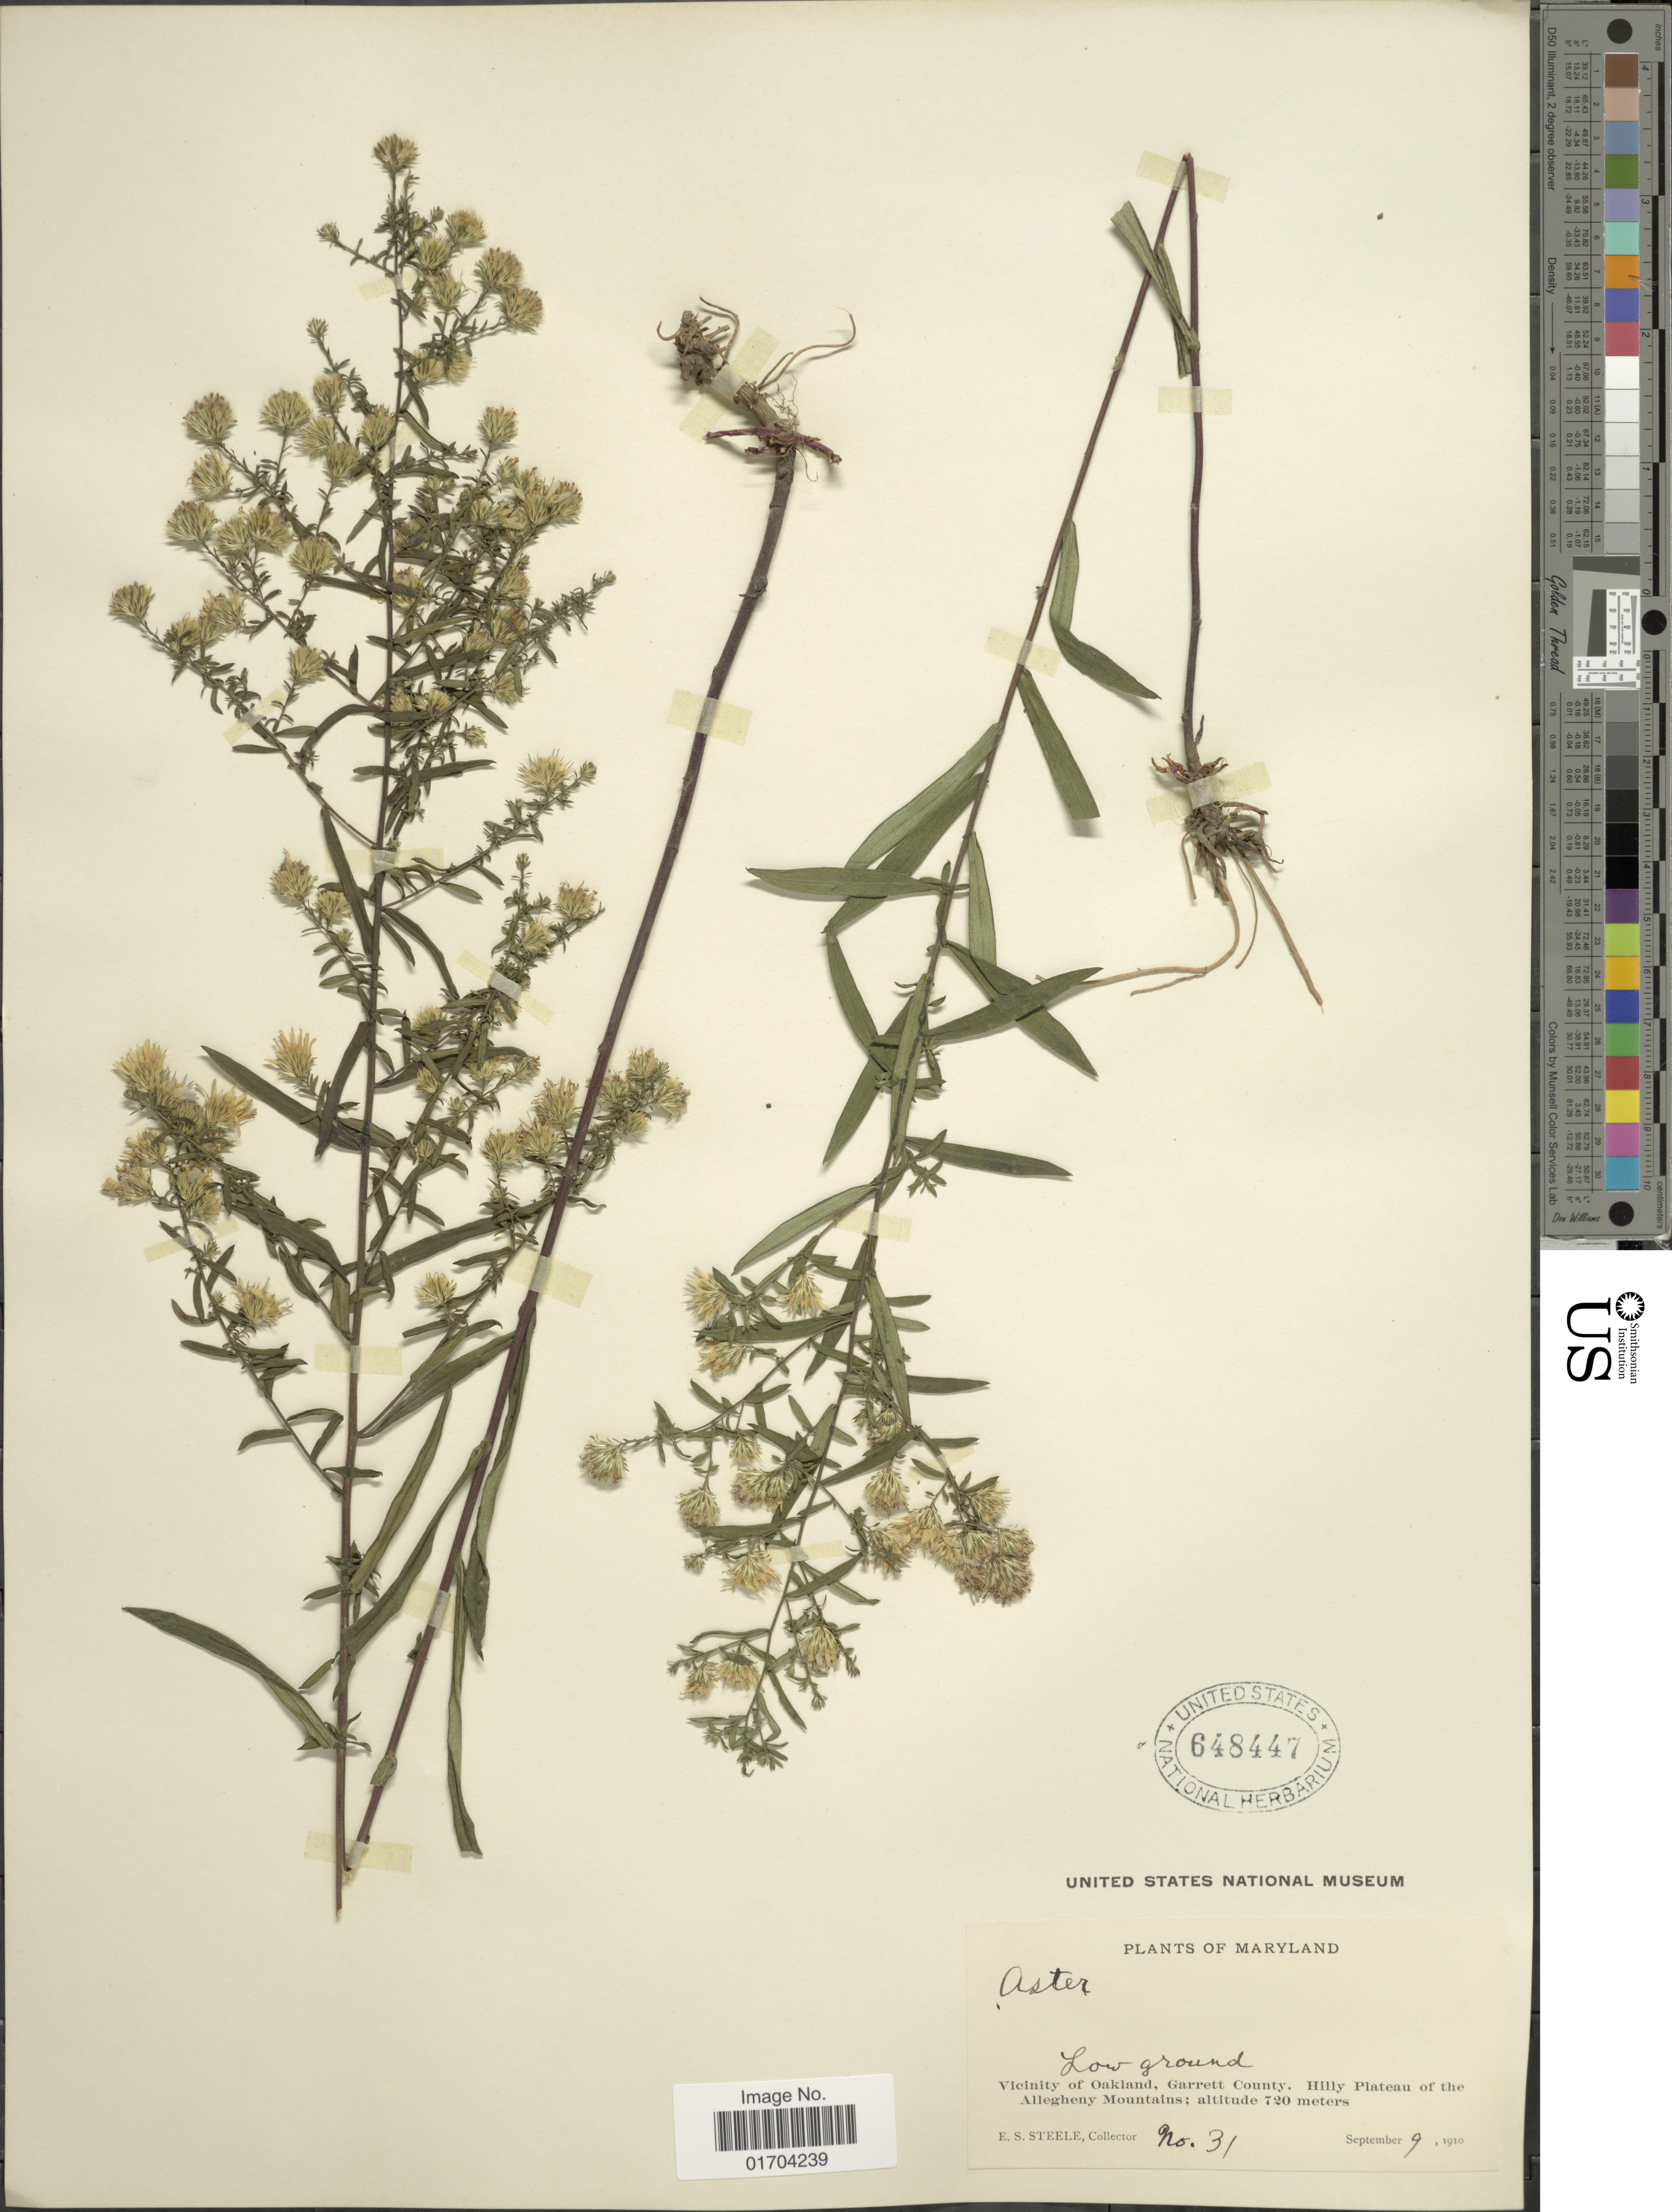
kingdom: Plantae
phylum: Tracheophyta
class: Magnoliopsida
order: Asterales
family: Asteraceae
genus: Symphyotrichum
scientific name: Symphyotrichum sp.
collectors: E. Steele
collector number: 31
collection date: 1910-09-09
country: United States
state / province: Maryland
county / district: Garrett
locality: Low ground, Vicinity of Oakland, Garrett County. Hilly Plateau of the Allegheny Mountains.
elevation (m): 720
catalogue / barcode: US 648447